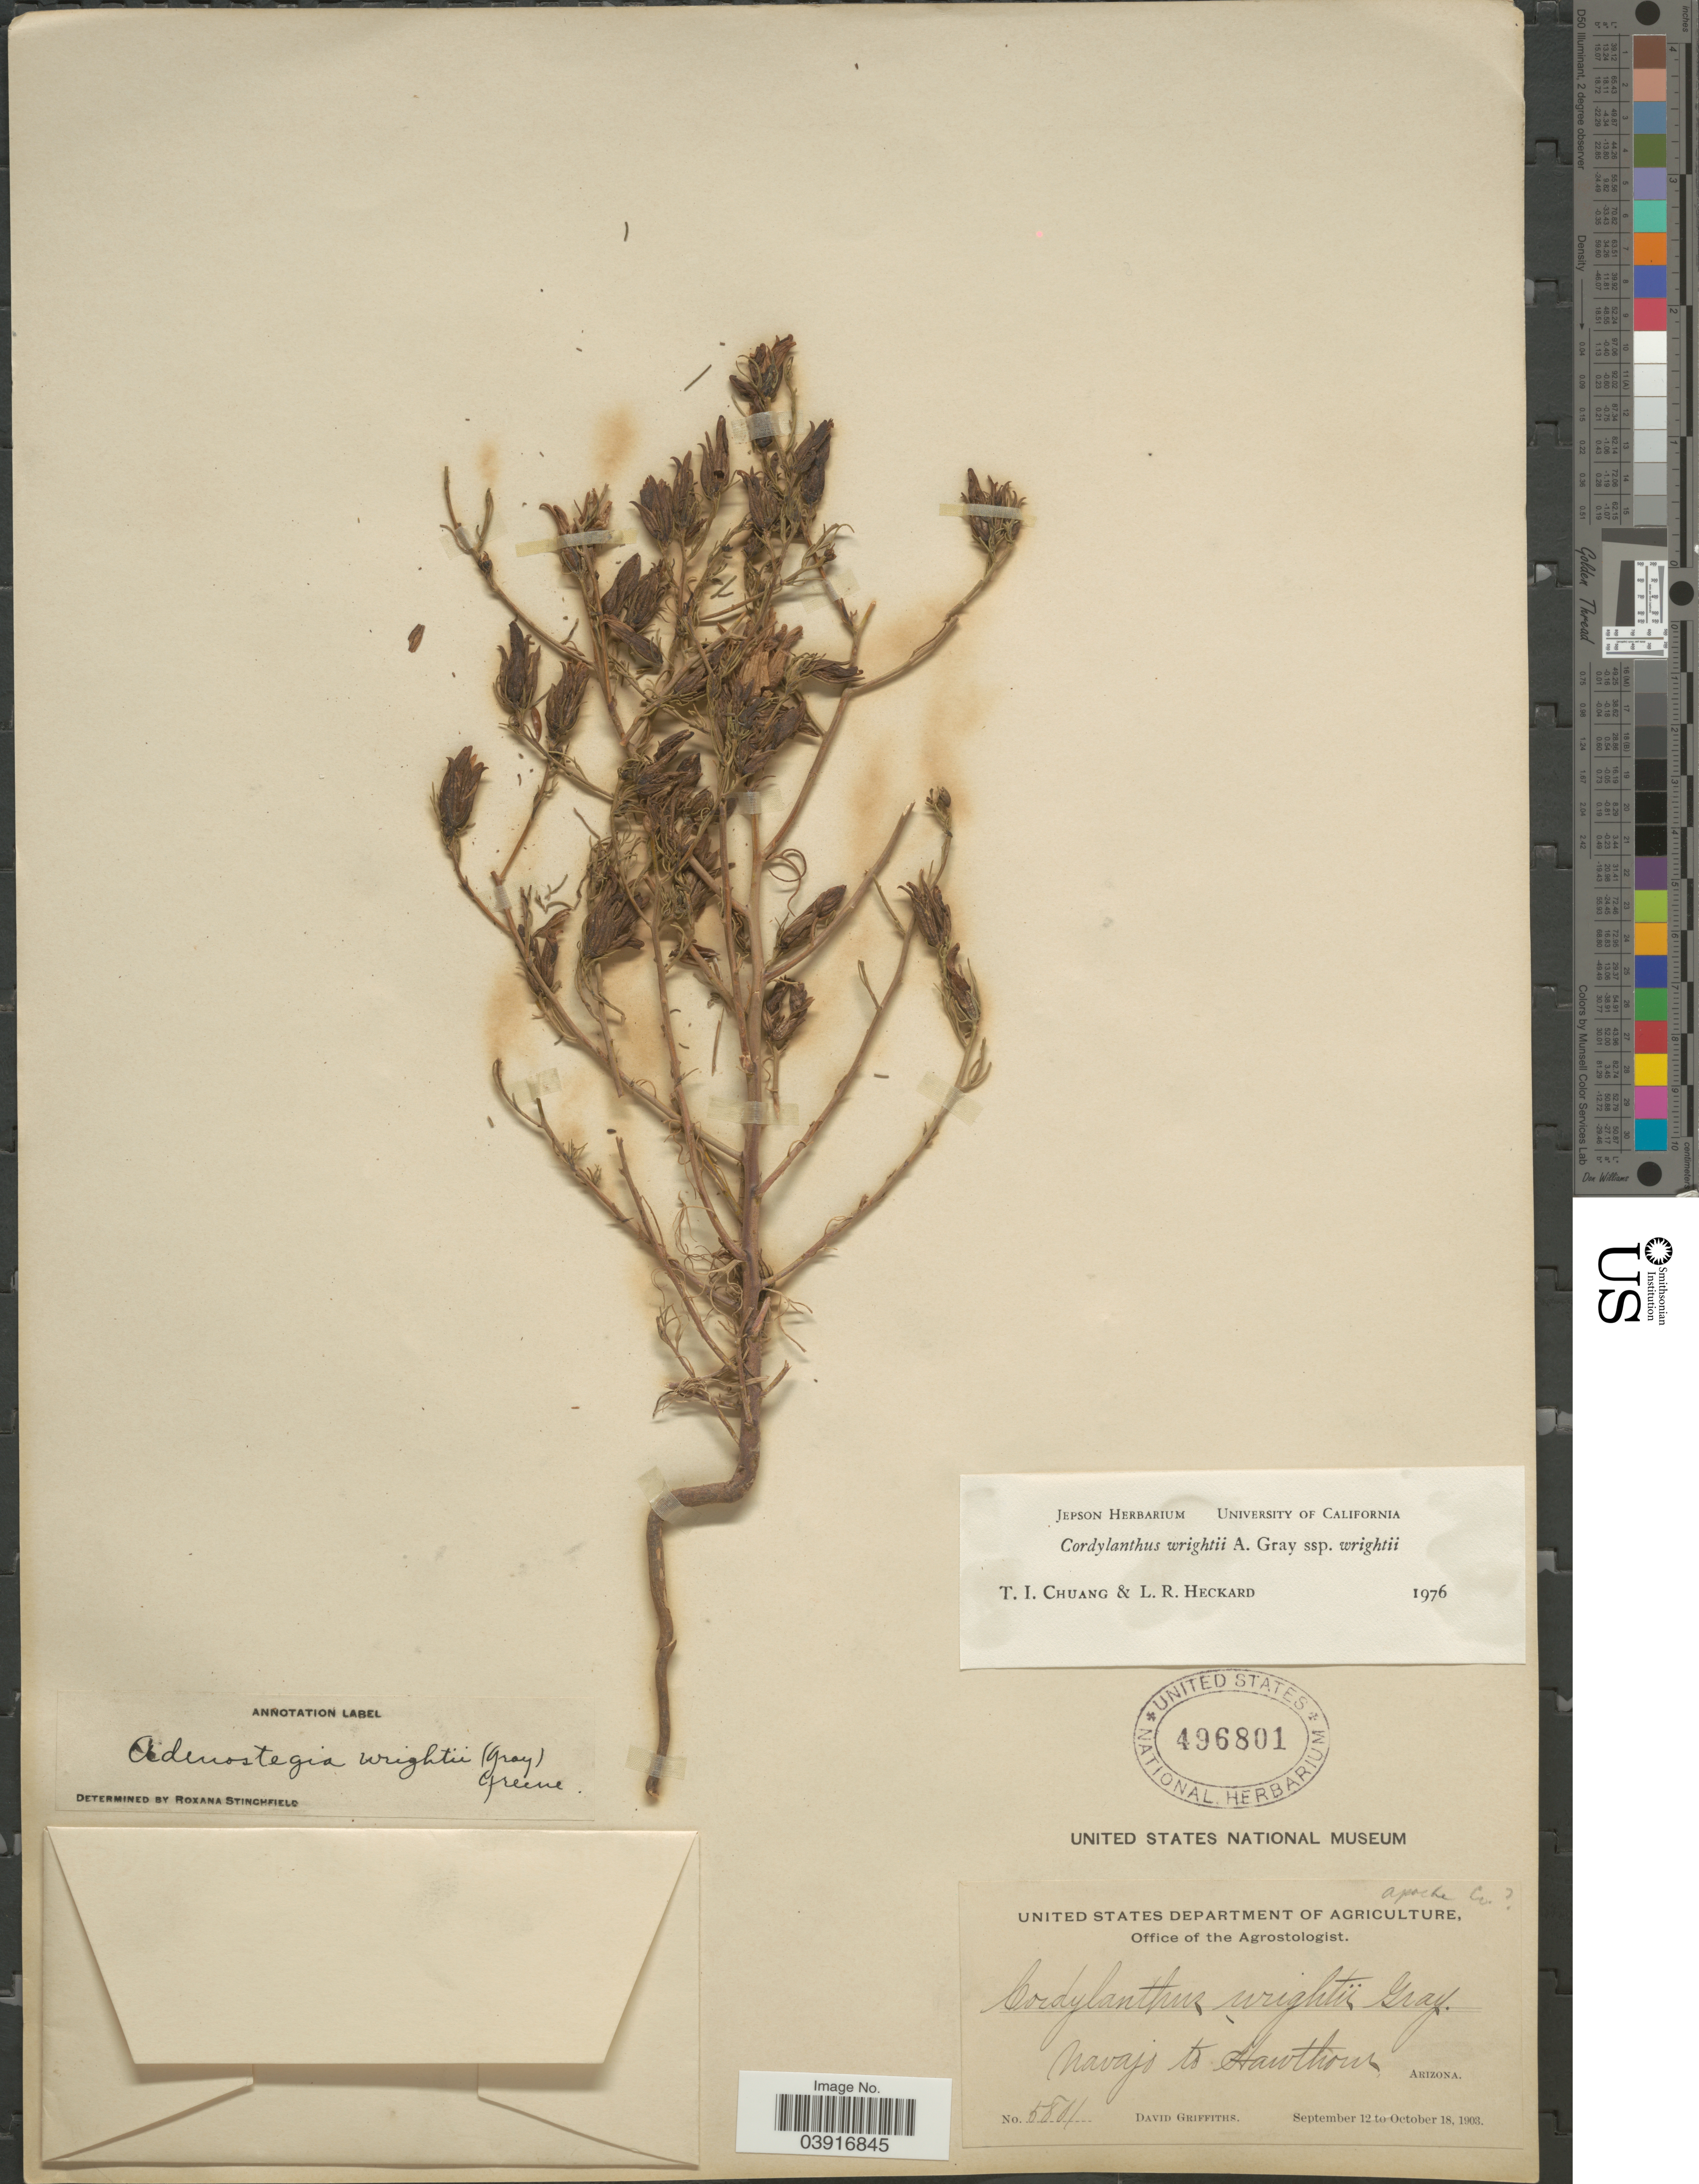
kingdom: Plantae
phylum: Tracheophyta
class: Magnoliopsida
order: Lamiales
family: Orobanchaceae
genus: Cordylanthus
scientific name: Cordylanthus wrightii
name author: A. Gray in Emory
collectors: D. Griffiths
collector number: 5801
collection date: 1903-09-12/1903-10-18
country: United States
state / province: Arizona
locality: Navajo to Hawthorn, Apache Co.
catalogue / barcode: US 496801